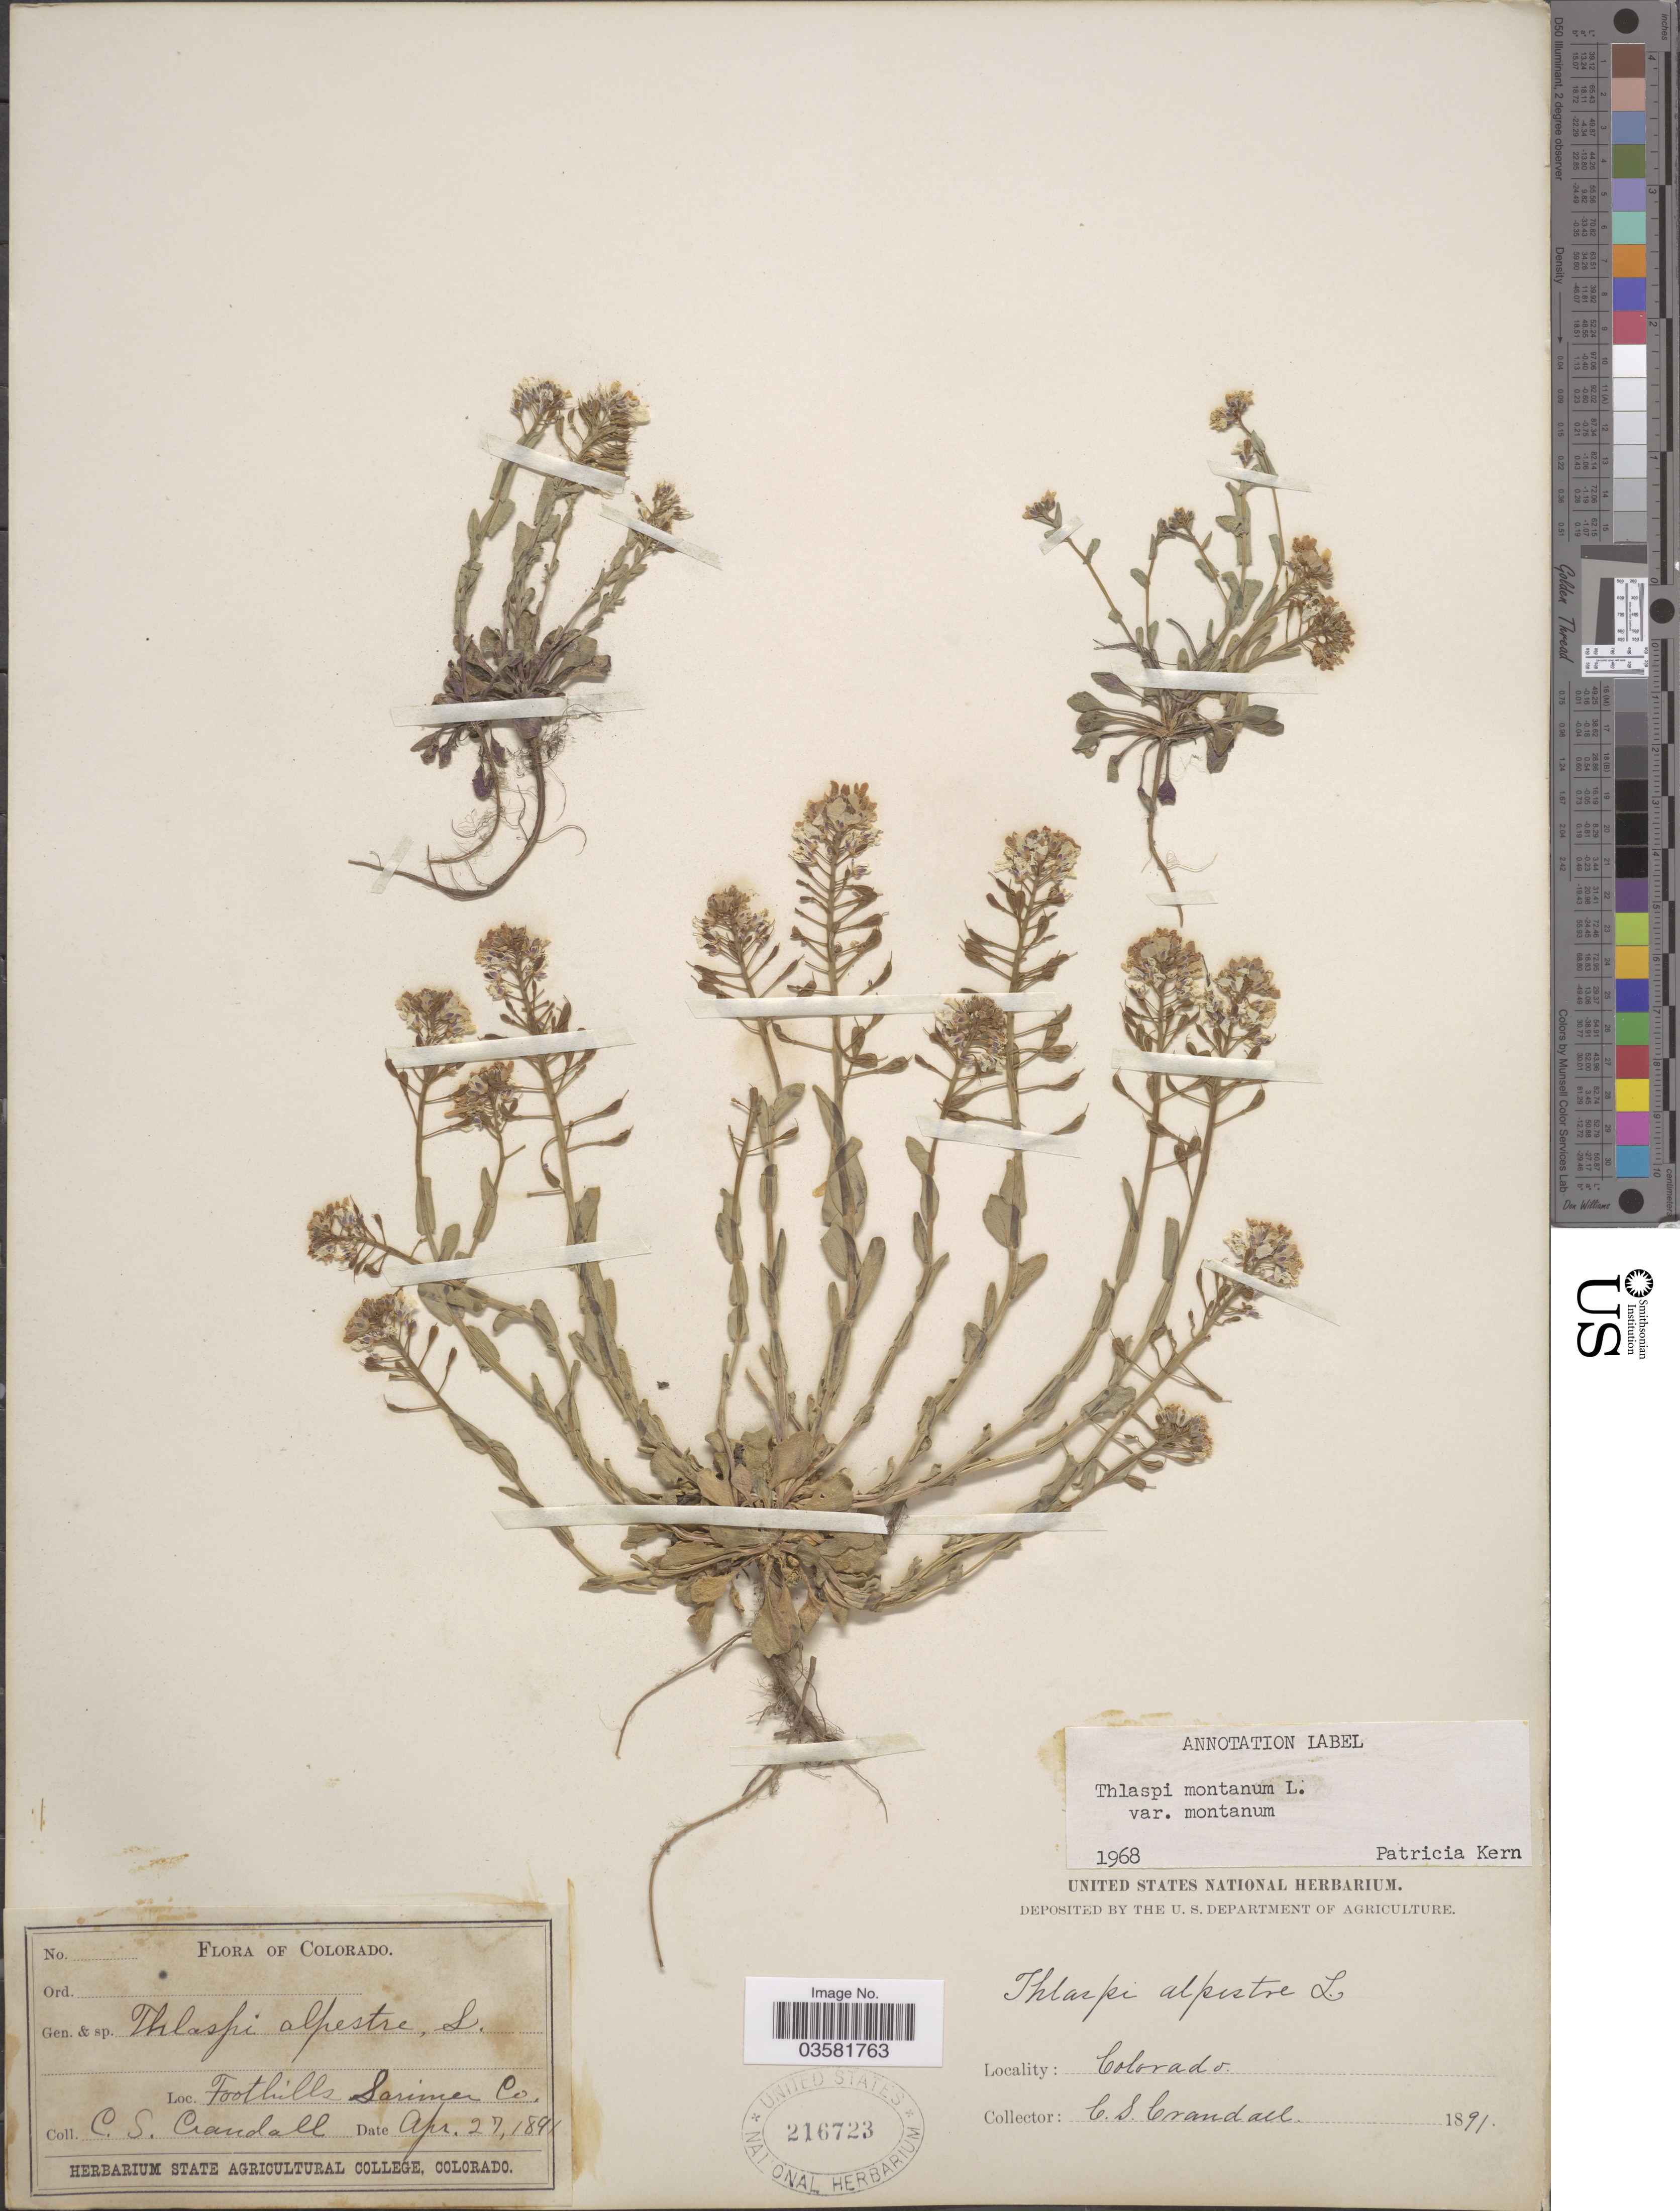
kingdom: Plantae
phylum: Tracheophyta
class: Magnoliopsida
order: Brassicales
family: Brassicaceae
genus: Thlaspi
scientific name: Thlaspi montanum var. montanum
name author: L.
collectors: C. Crandall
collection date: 1891-04-27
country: United States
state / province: Colorado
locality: Foothills Sarimer Co.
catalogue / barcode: US 216723